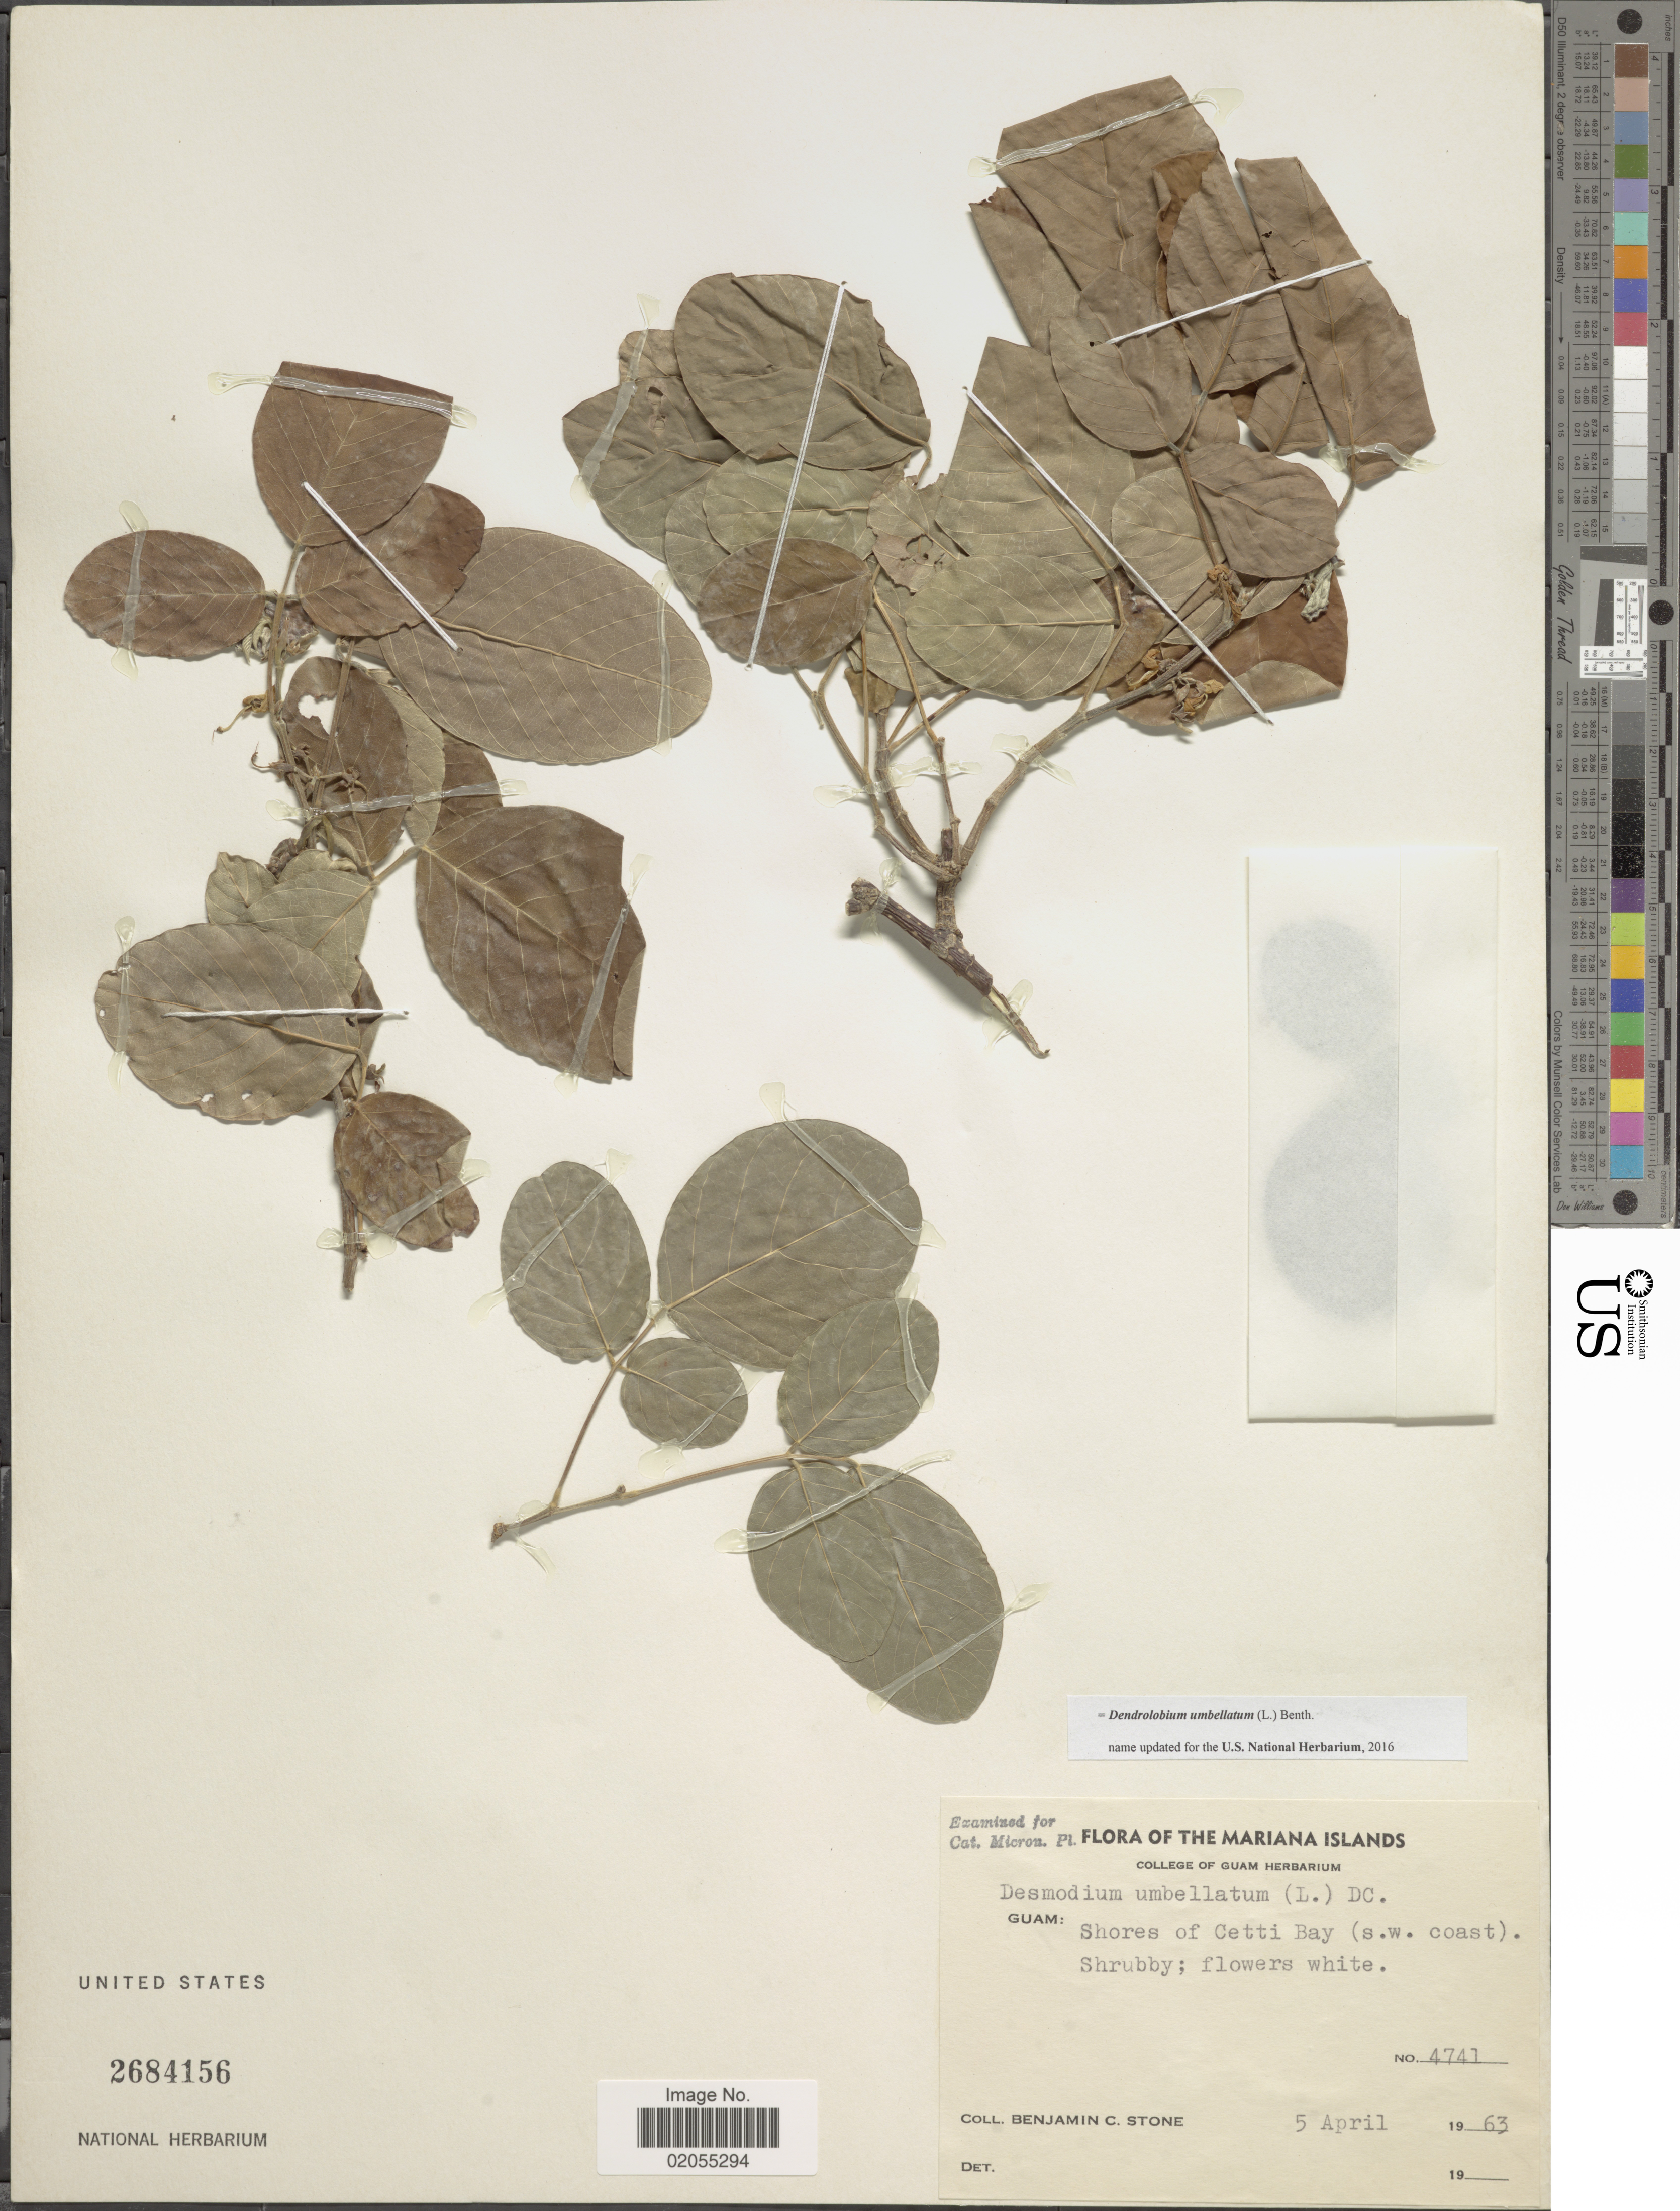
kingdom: Plantae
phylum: Tracheophyta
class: Magnoliopsida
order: Fabales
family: Fabaceae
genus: Dendrolobium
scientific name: Dendrolobium umbellatum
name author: (L.) Benth.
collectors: B. C. Stone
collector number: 4741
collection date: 1963-04-05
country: Guam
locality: Mariana Islands, shores of Cetti Bay (s.w. coast)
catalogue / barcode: US 2684156